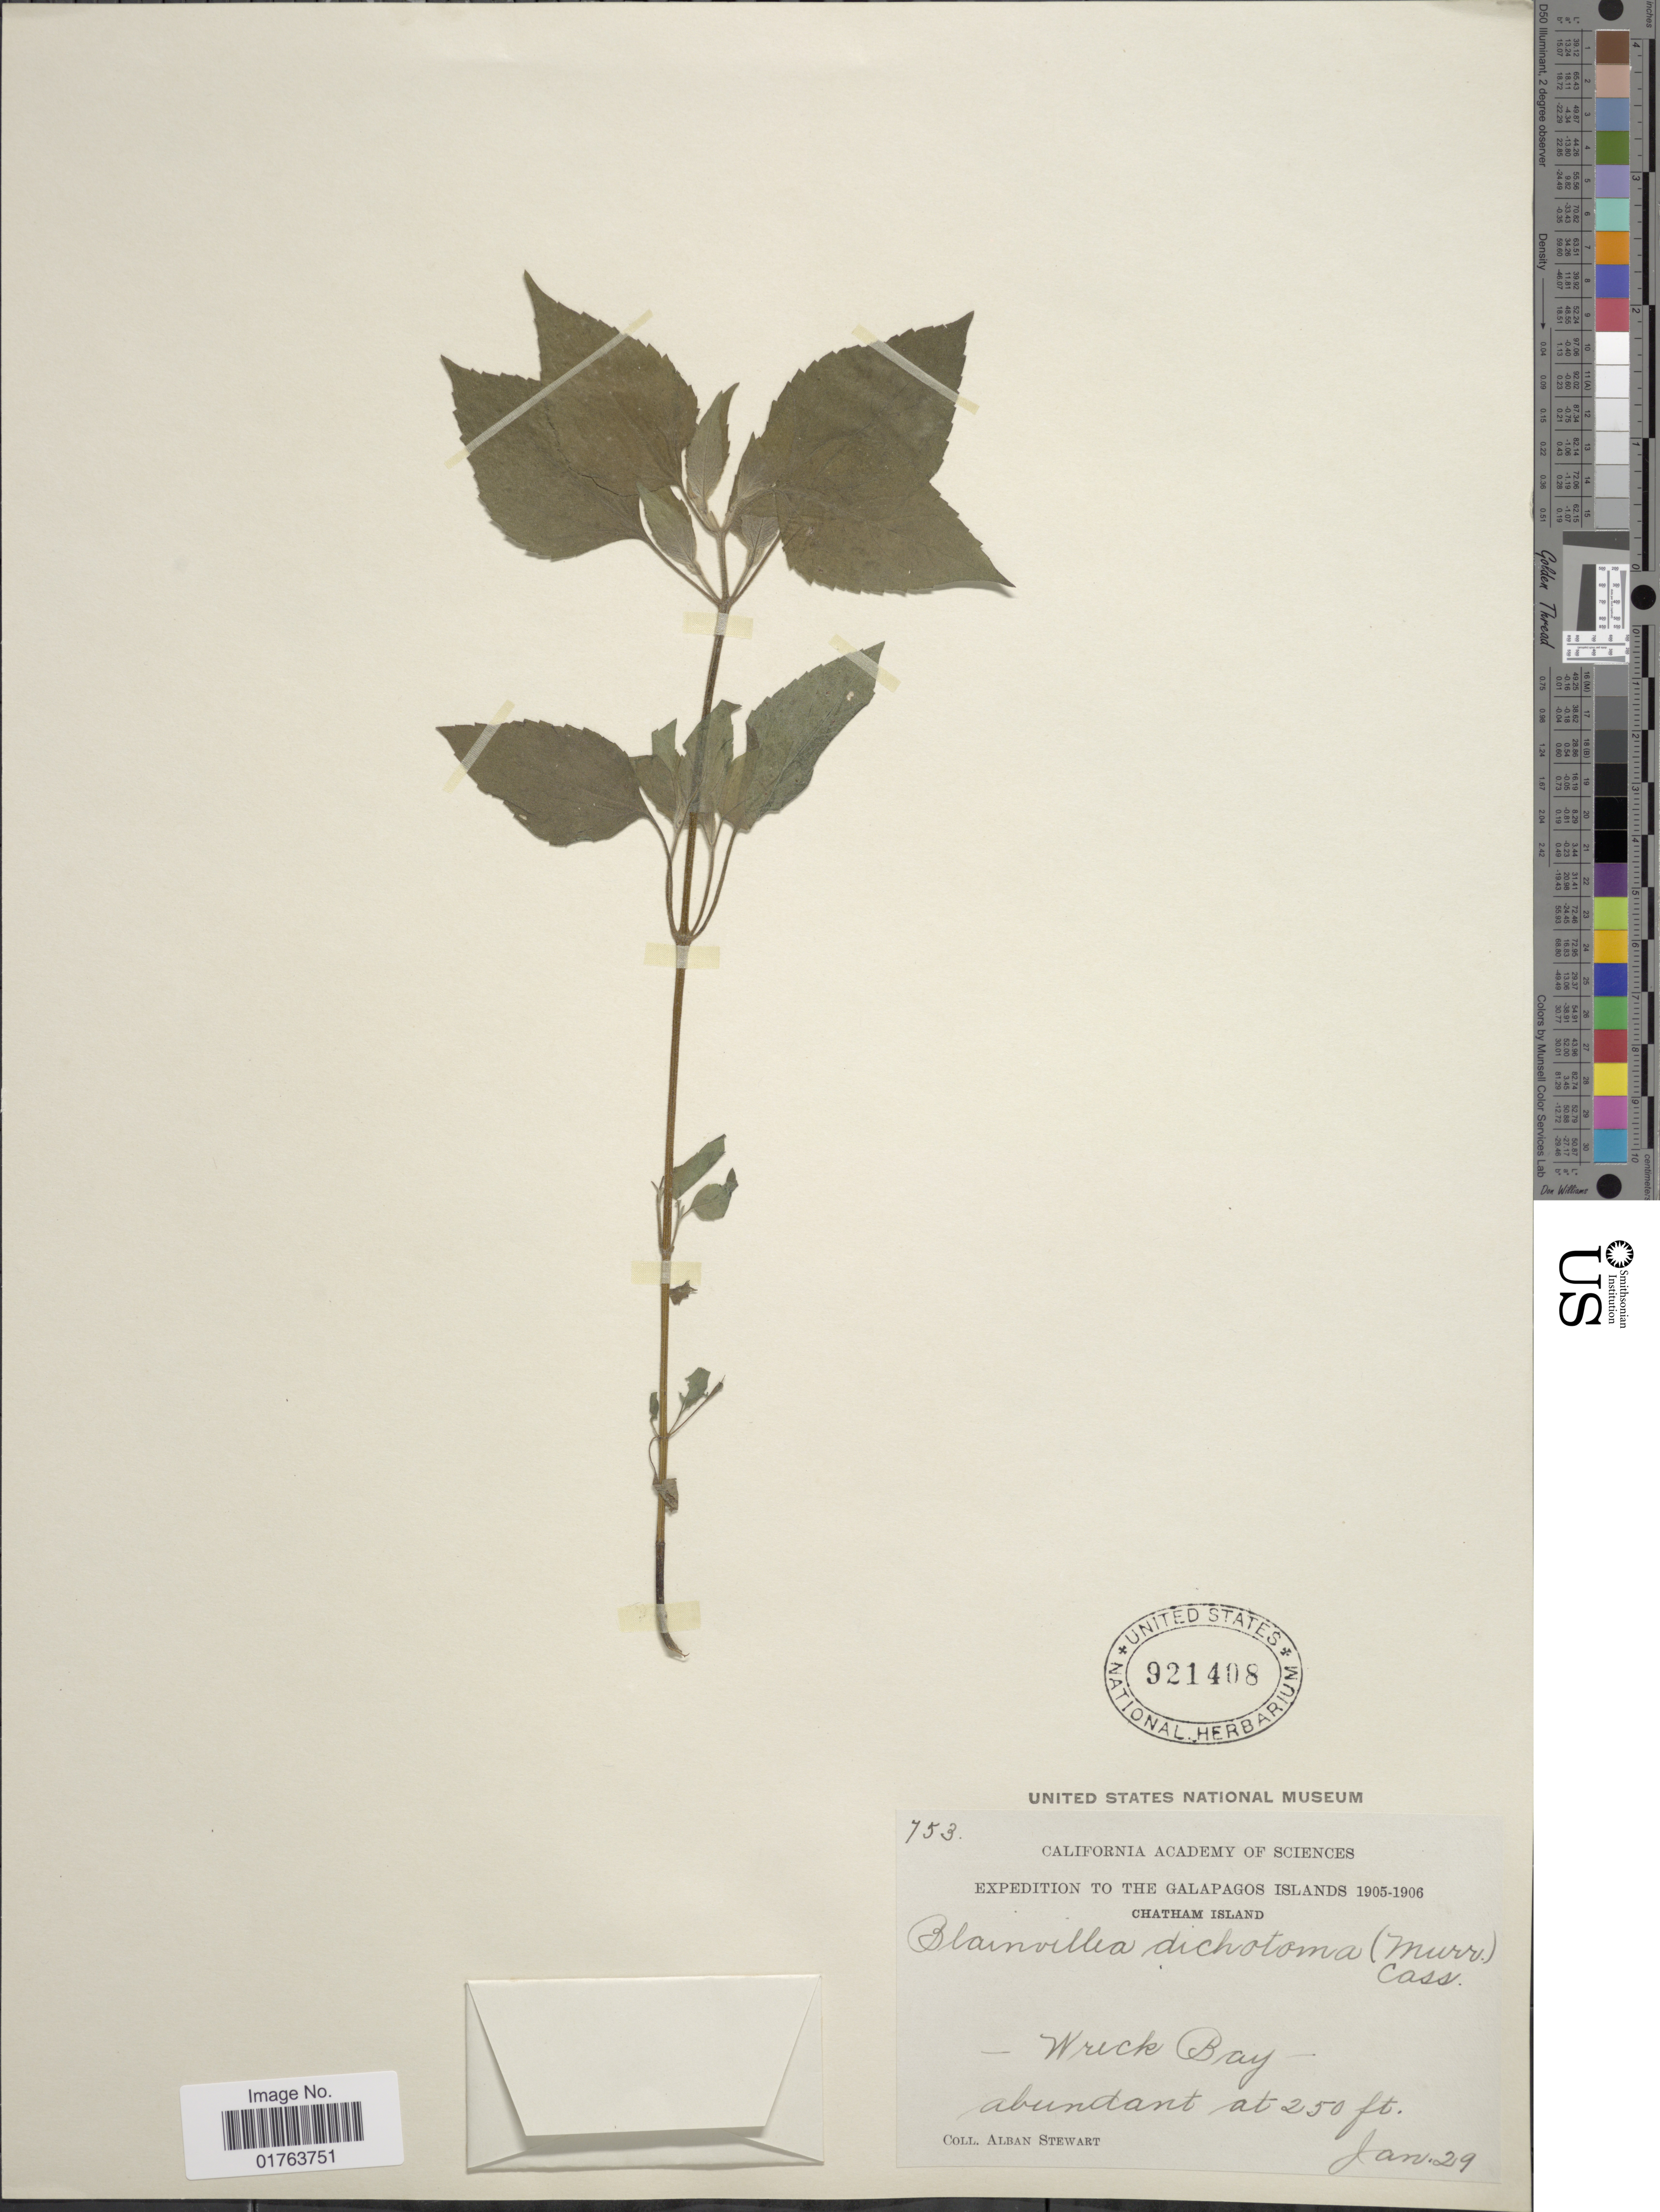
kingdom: Plantae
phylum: Tracheophyta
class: Magnoliopsida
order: Asterales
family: Asteraceae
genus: Blainvillea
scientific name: Blainvillea dichotoma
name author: Cass.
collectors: A. Stewart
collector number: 753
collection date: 1905-01-29/1906-01-19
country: Ecuador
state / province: Colón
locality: The Galapagos Island, Chatham Island, Wreck Bay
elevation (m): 76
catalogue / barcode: US 921408